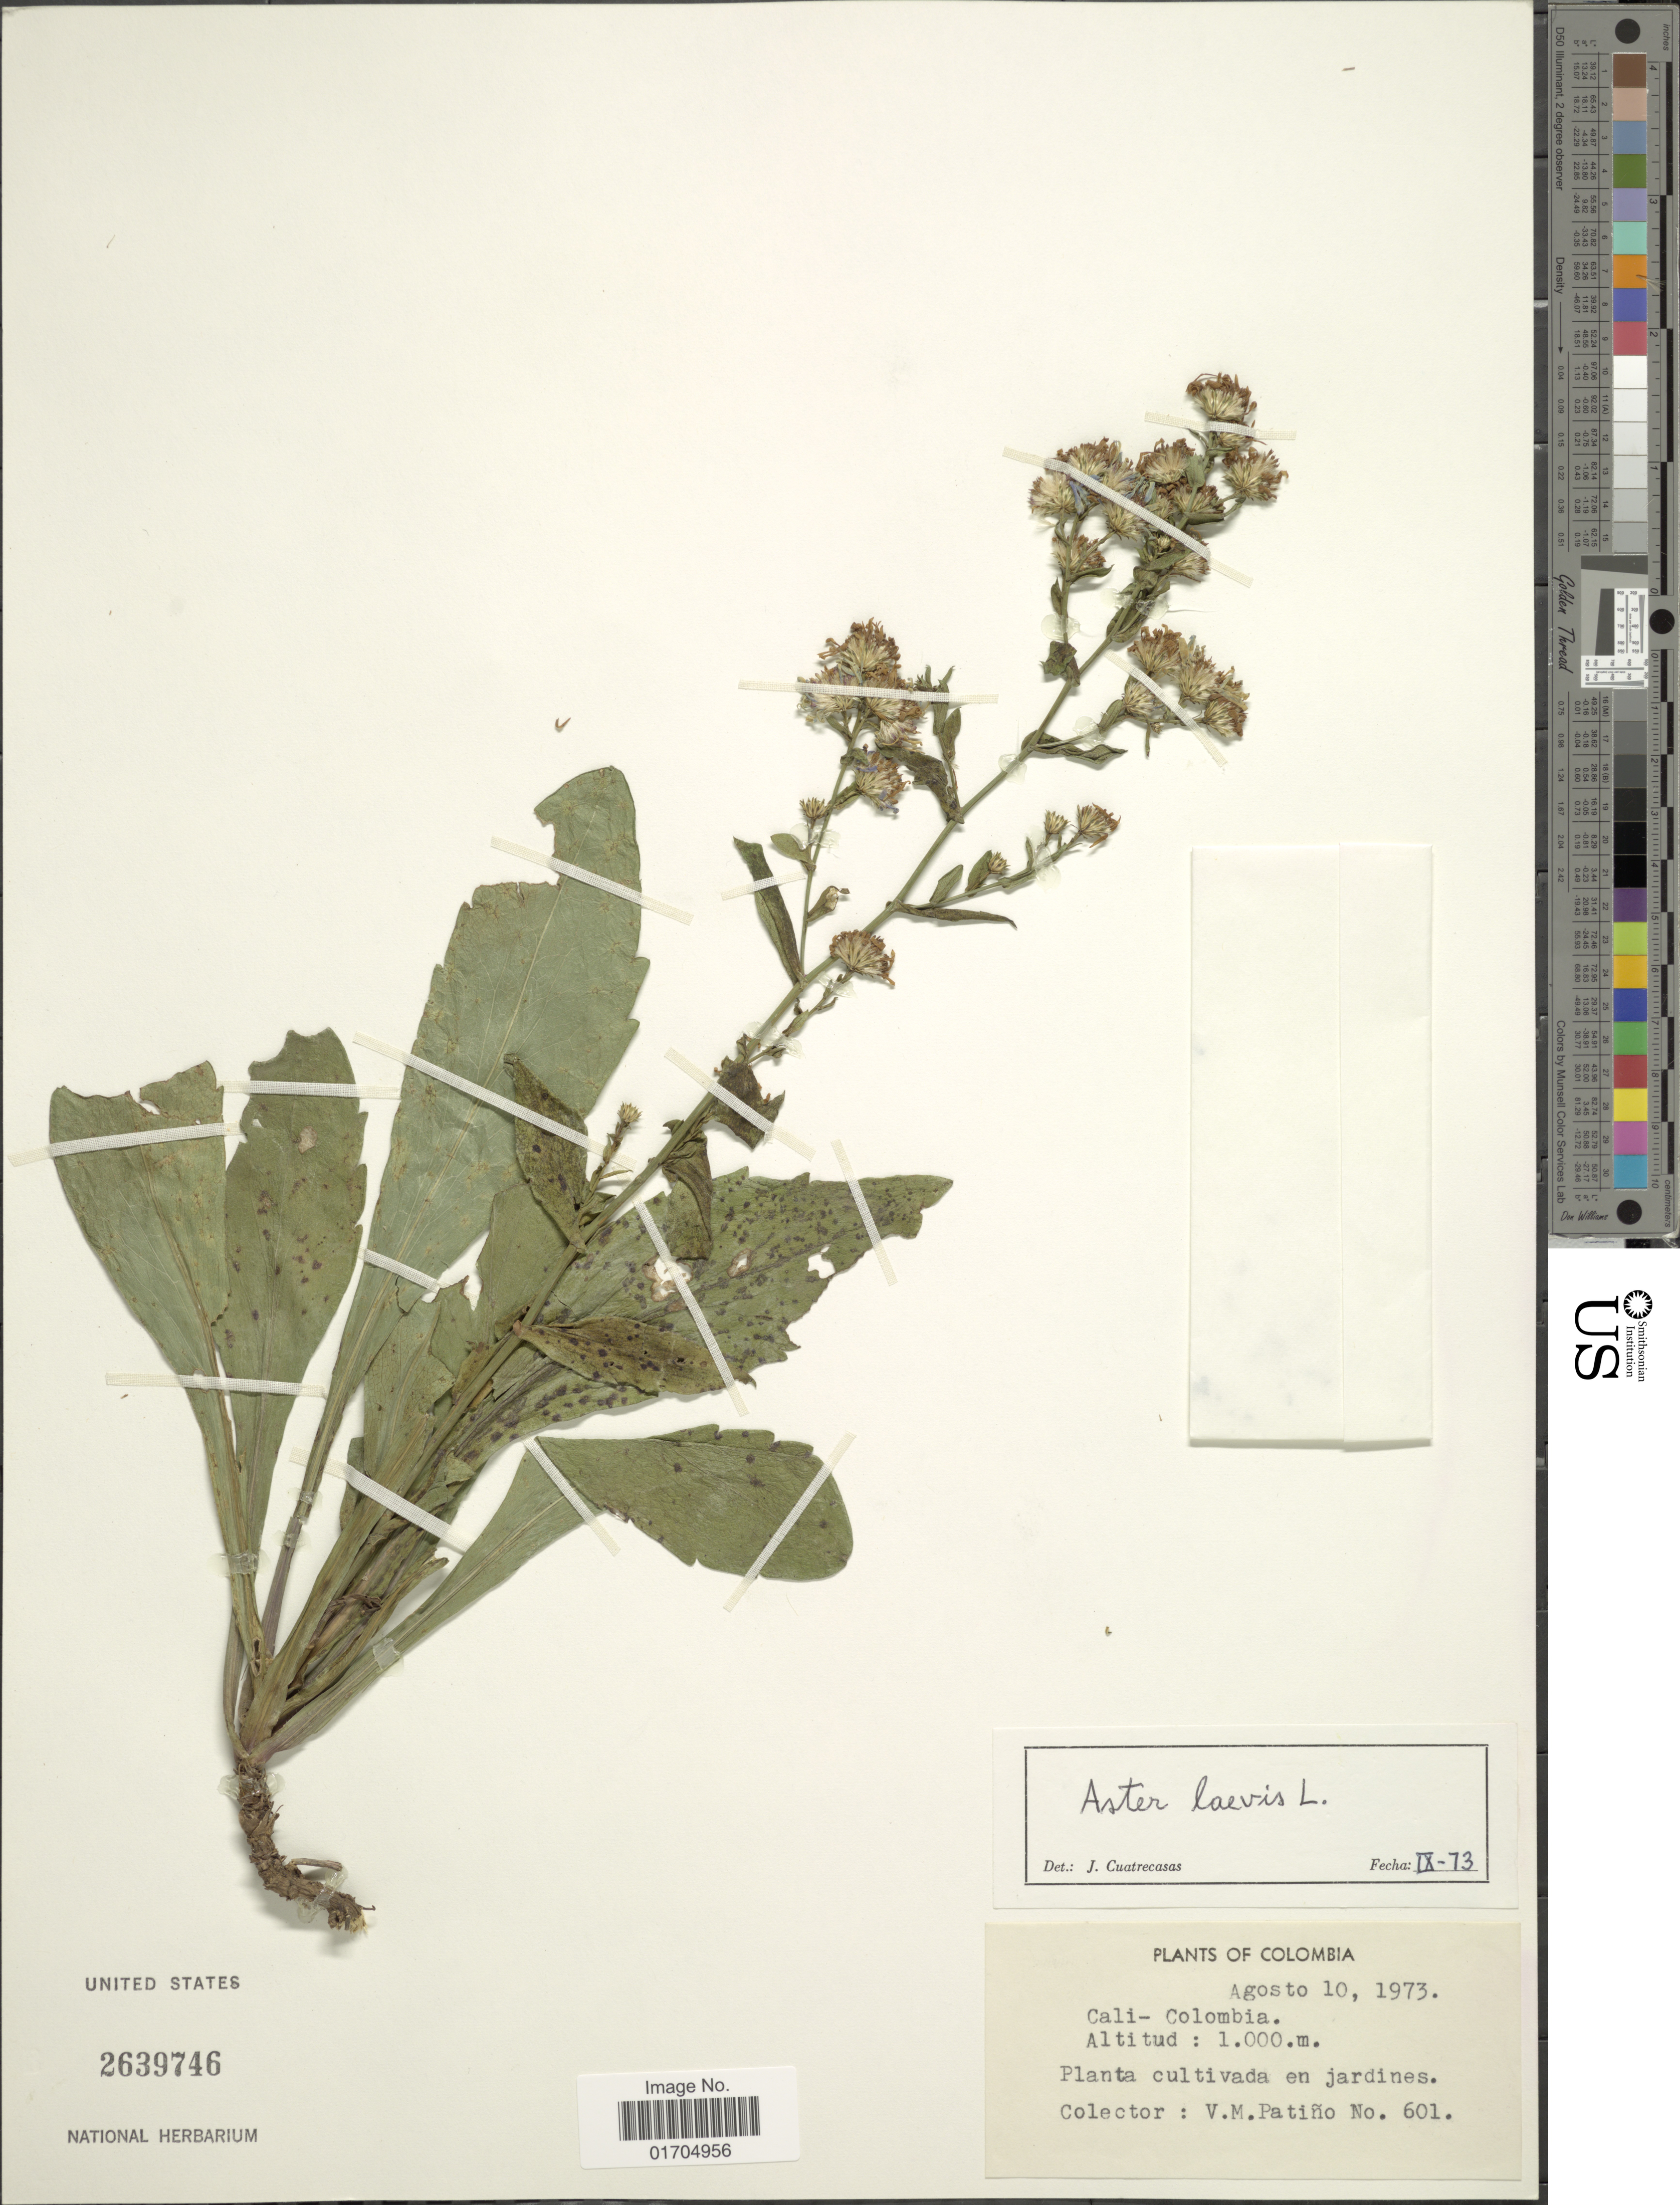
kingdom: Plantae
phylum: Tracheophyta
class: Magnoliopsida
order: Asterales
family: Asteraceae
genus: Symphyotrichum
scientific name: Symphyotrichum laeve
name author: (L.) Á. Löve & D. Löve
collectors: V. M. Patiño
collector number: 601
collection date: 1973-08-10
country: Colombia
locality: Cali, Planta cultivada en jardines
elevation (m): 1000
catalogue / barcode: US 2639746